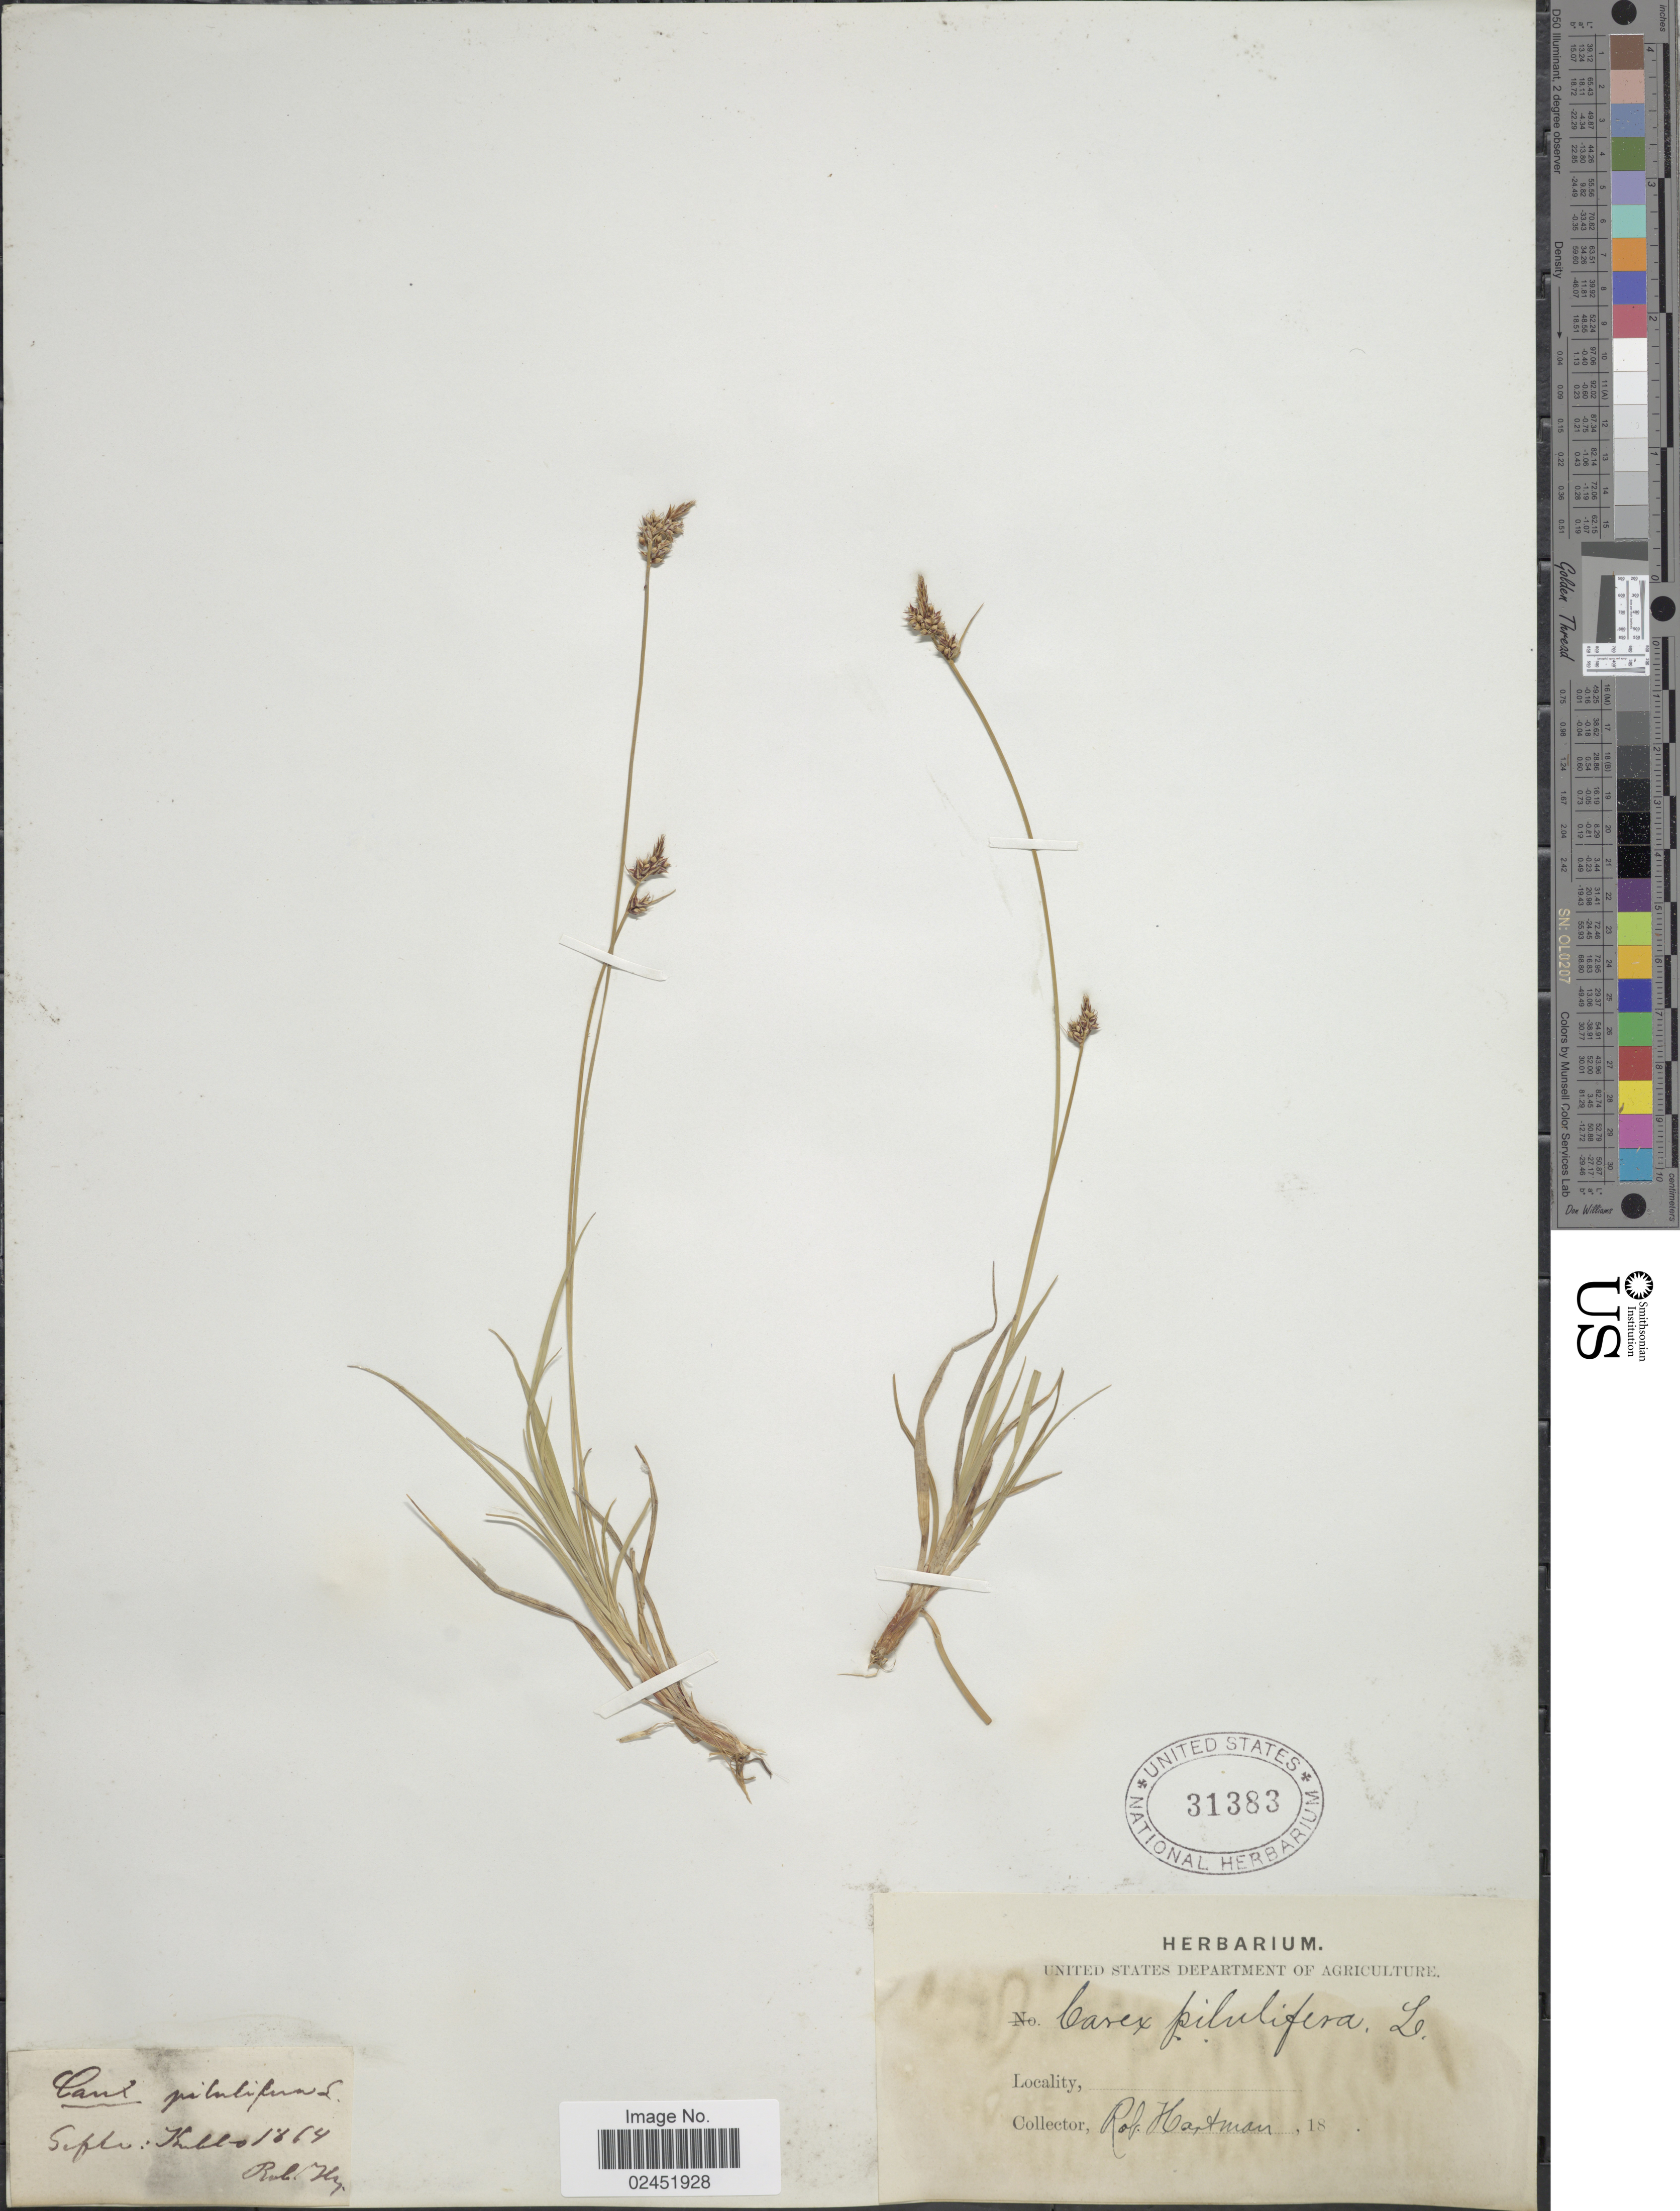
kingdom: Plantae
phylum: Tracheophyta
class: Liliopsida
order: Poales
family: Cyperaceae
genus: Carex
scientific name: Carex pilulifera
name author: L.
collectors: R. W. Hartman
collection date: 1864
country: Sweden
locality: Gefle: Kubbo.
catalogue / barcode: US 31383